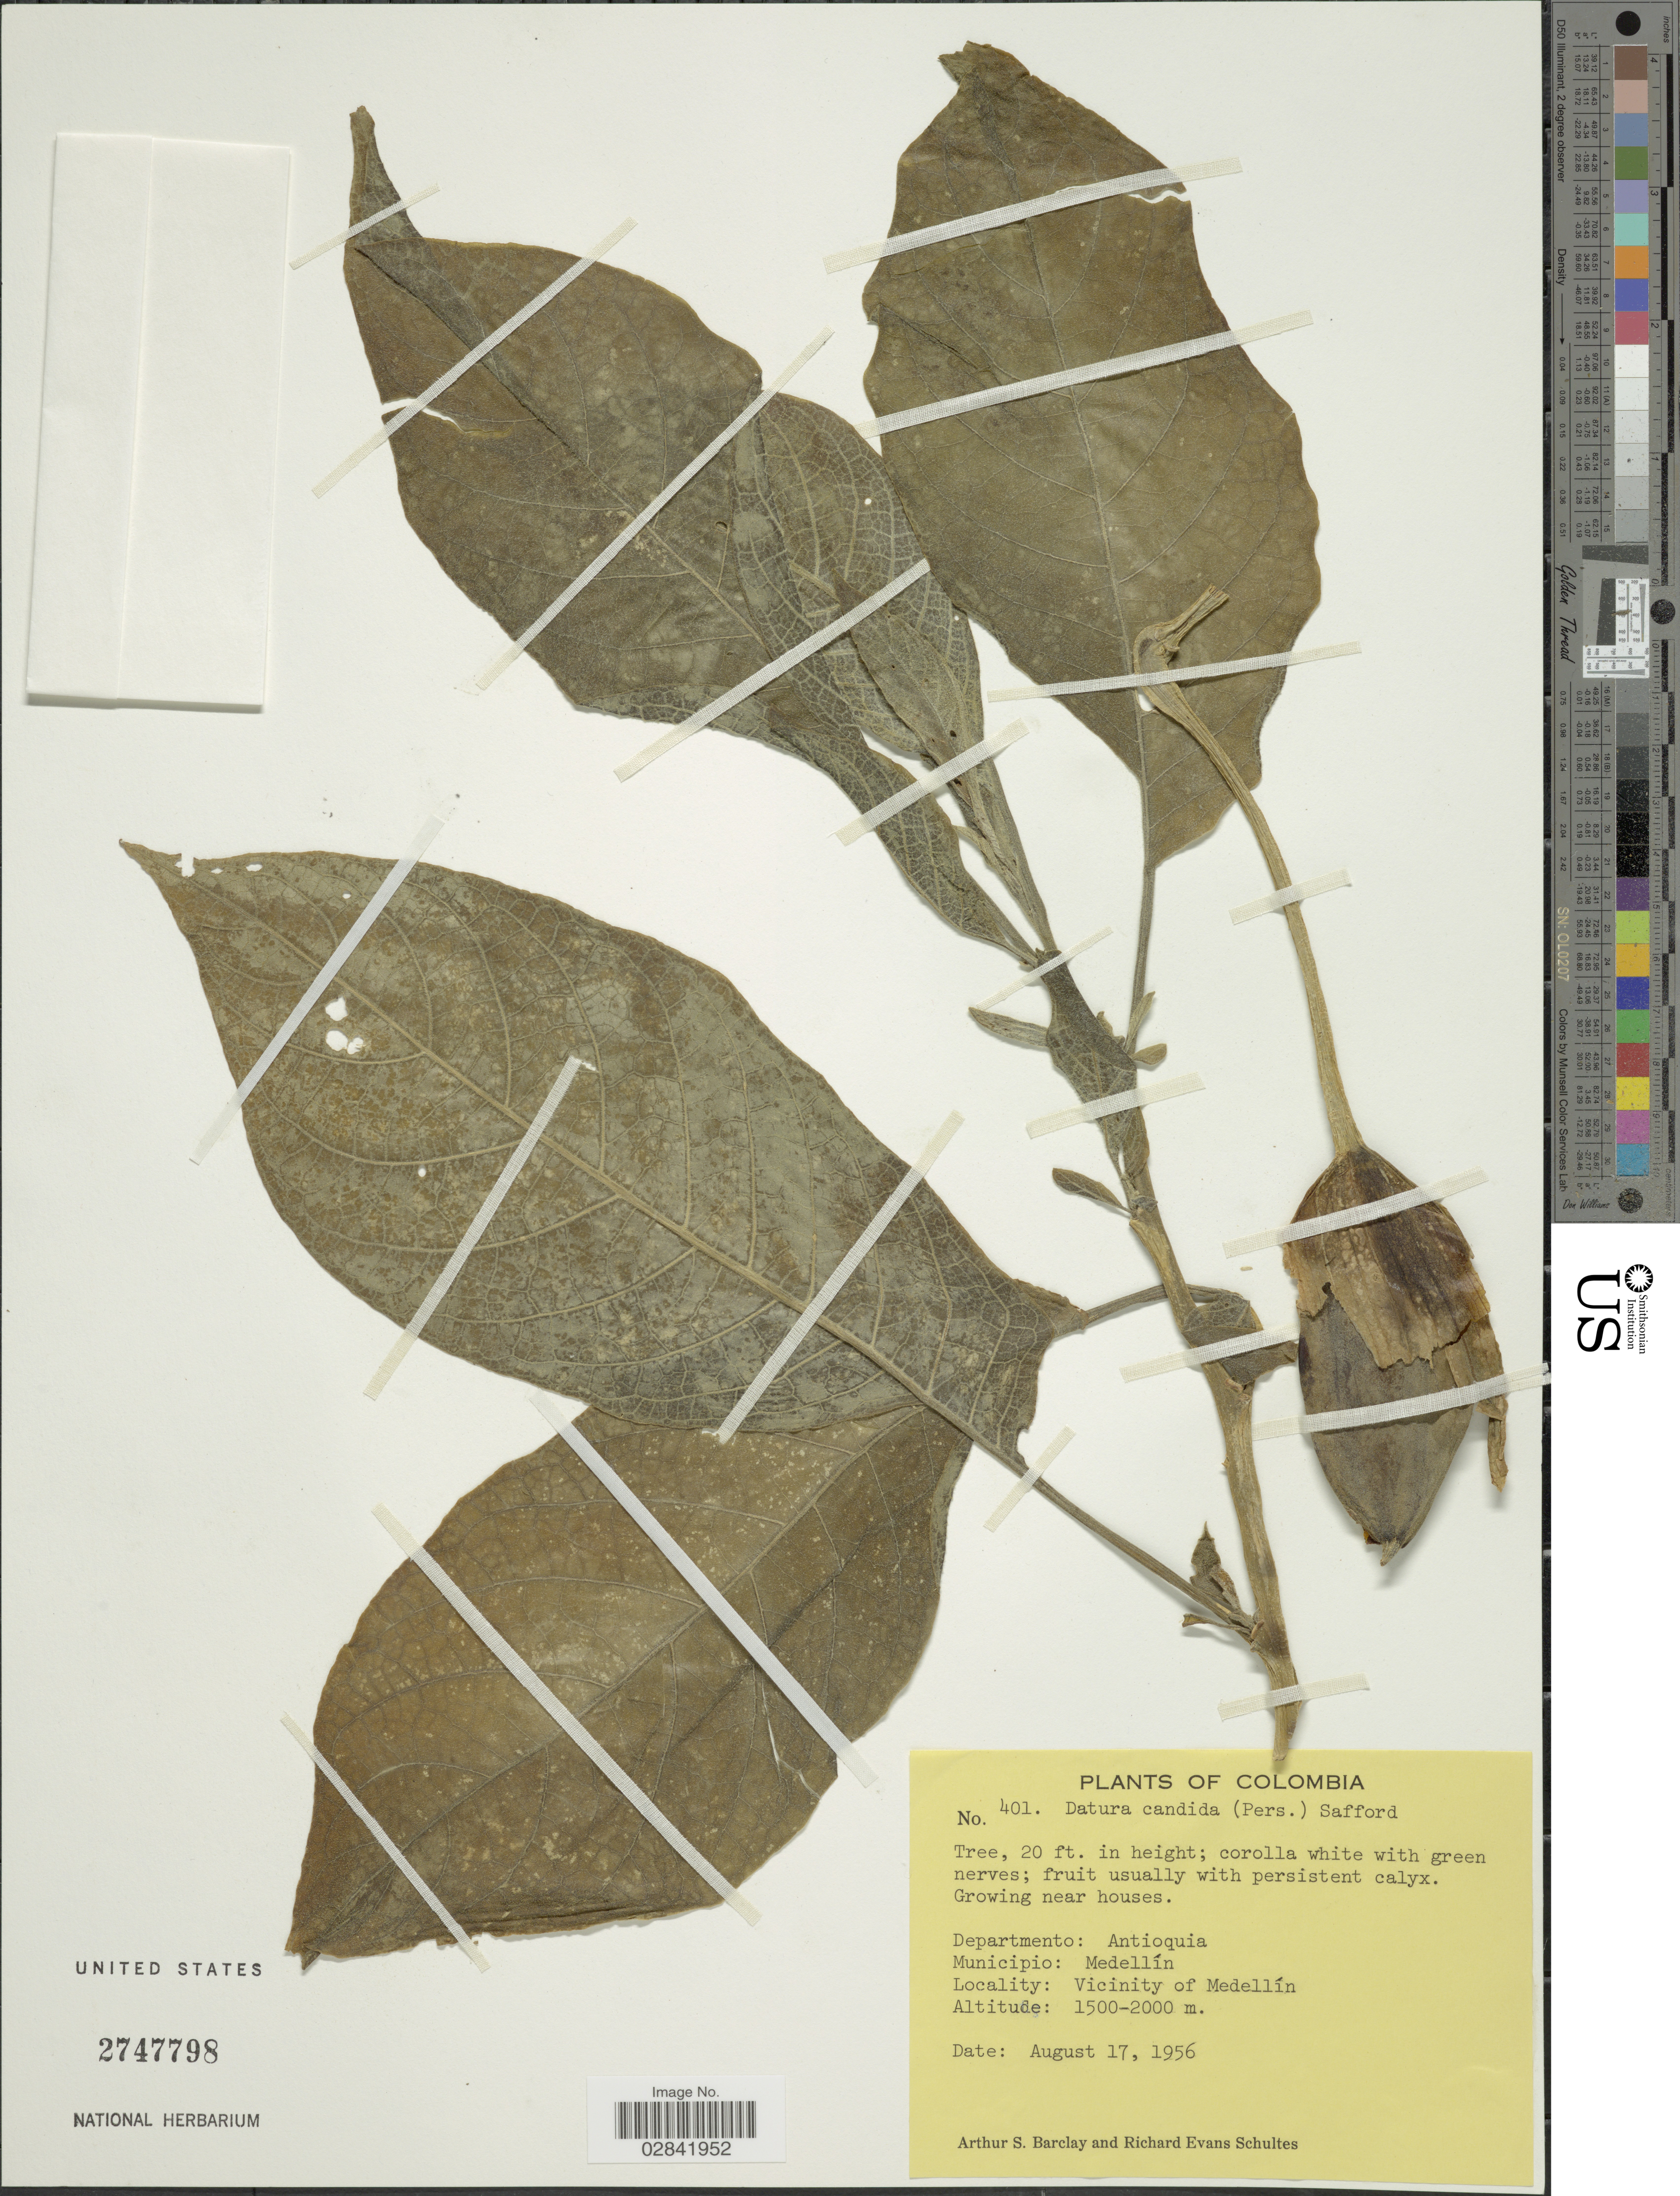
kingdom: Plantae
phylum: Tracheophyta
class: Magnoliopsida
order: Solanales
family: Solanaceae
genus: Brugmansia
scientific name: Brugmansia x candida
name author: Pers.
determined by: (US) Smithsonian Institution - National Museum of Natural History - Department of Botany (UNITED STATES)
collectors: A. S. Barclay & R. E. Schultes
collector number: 401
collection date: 1956-08-17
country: Colombia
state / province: Antioquia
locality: Departmento: Antioquia, Municipio: Medellín. Vicinity of Medellín.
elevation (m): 1500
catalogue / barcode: US 2747798